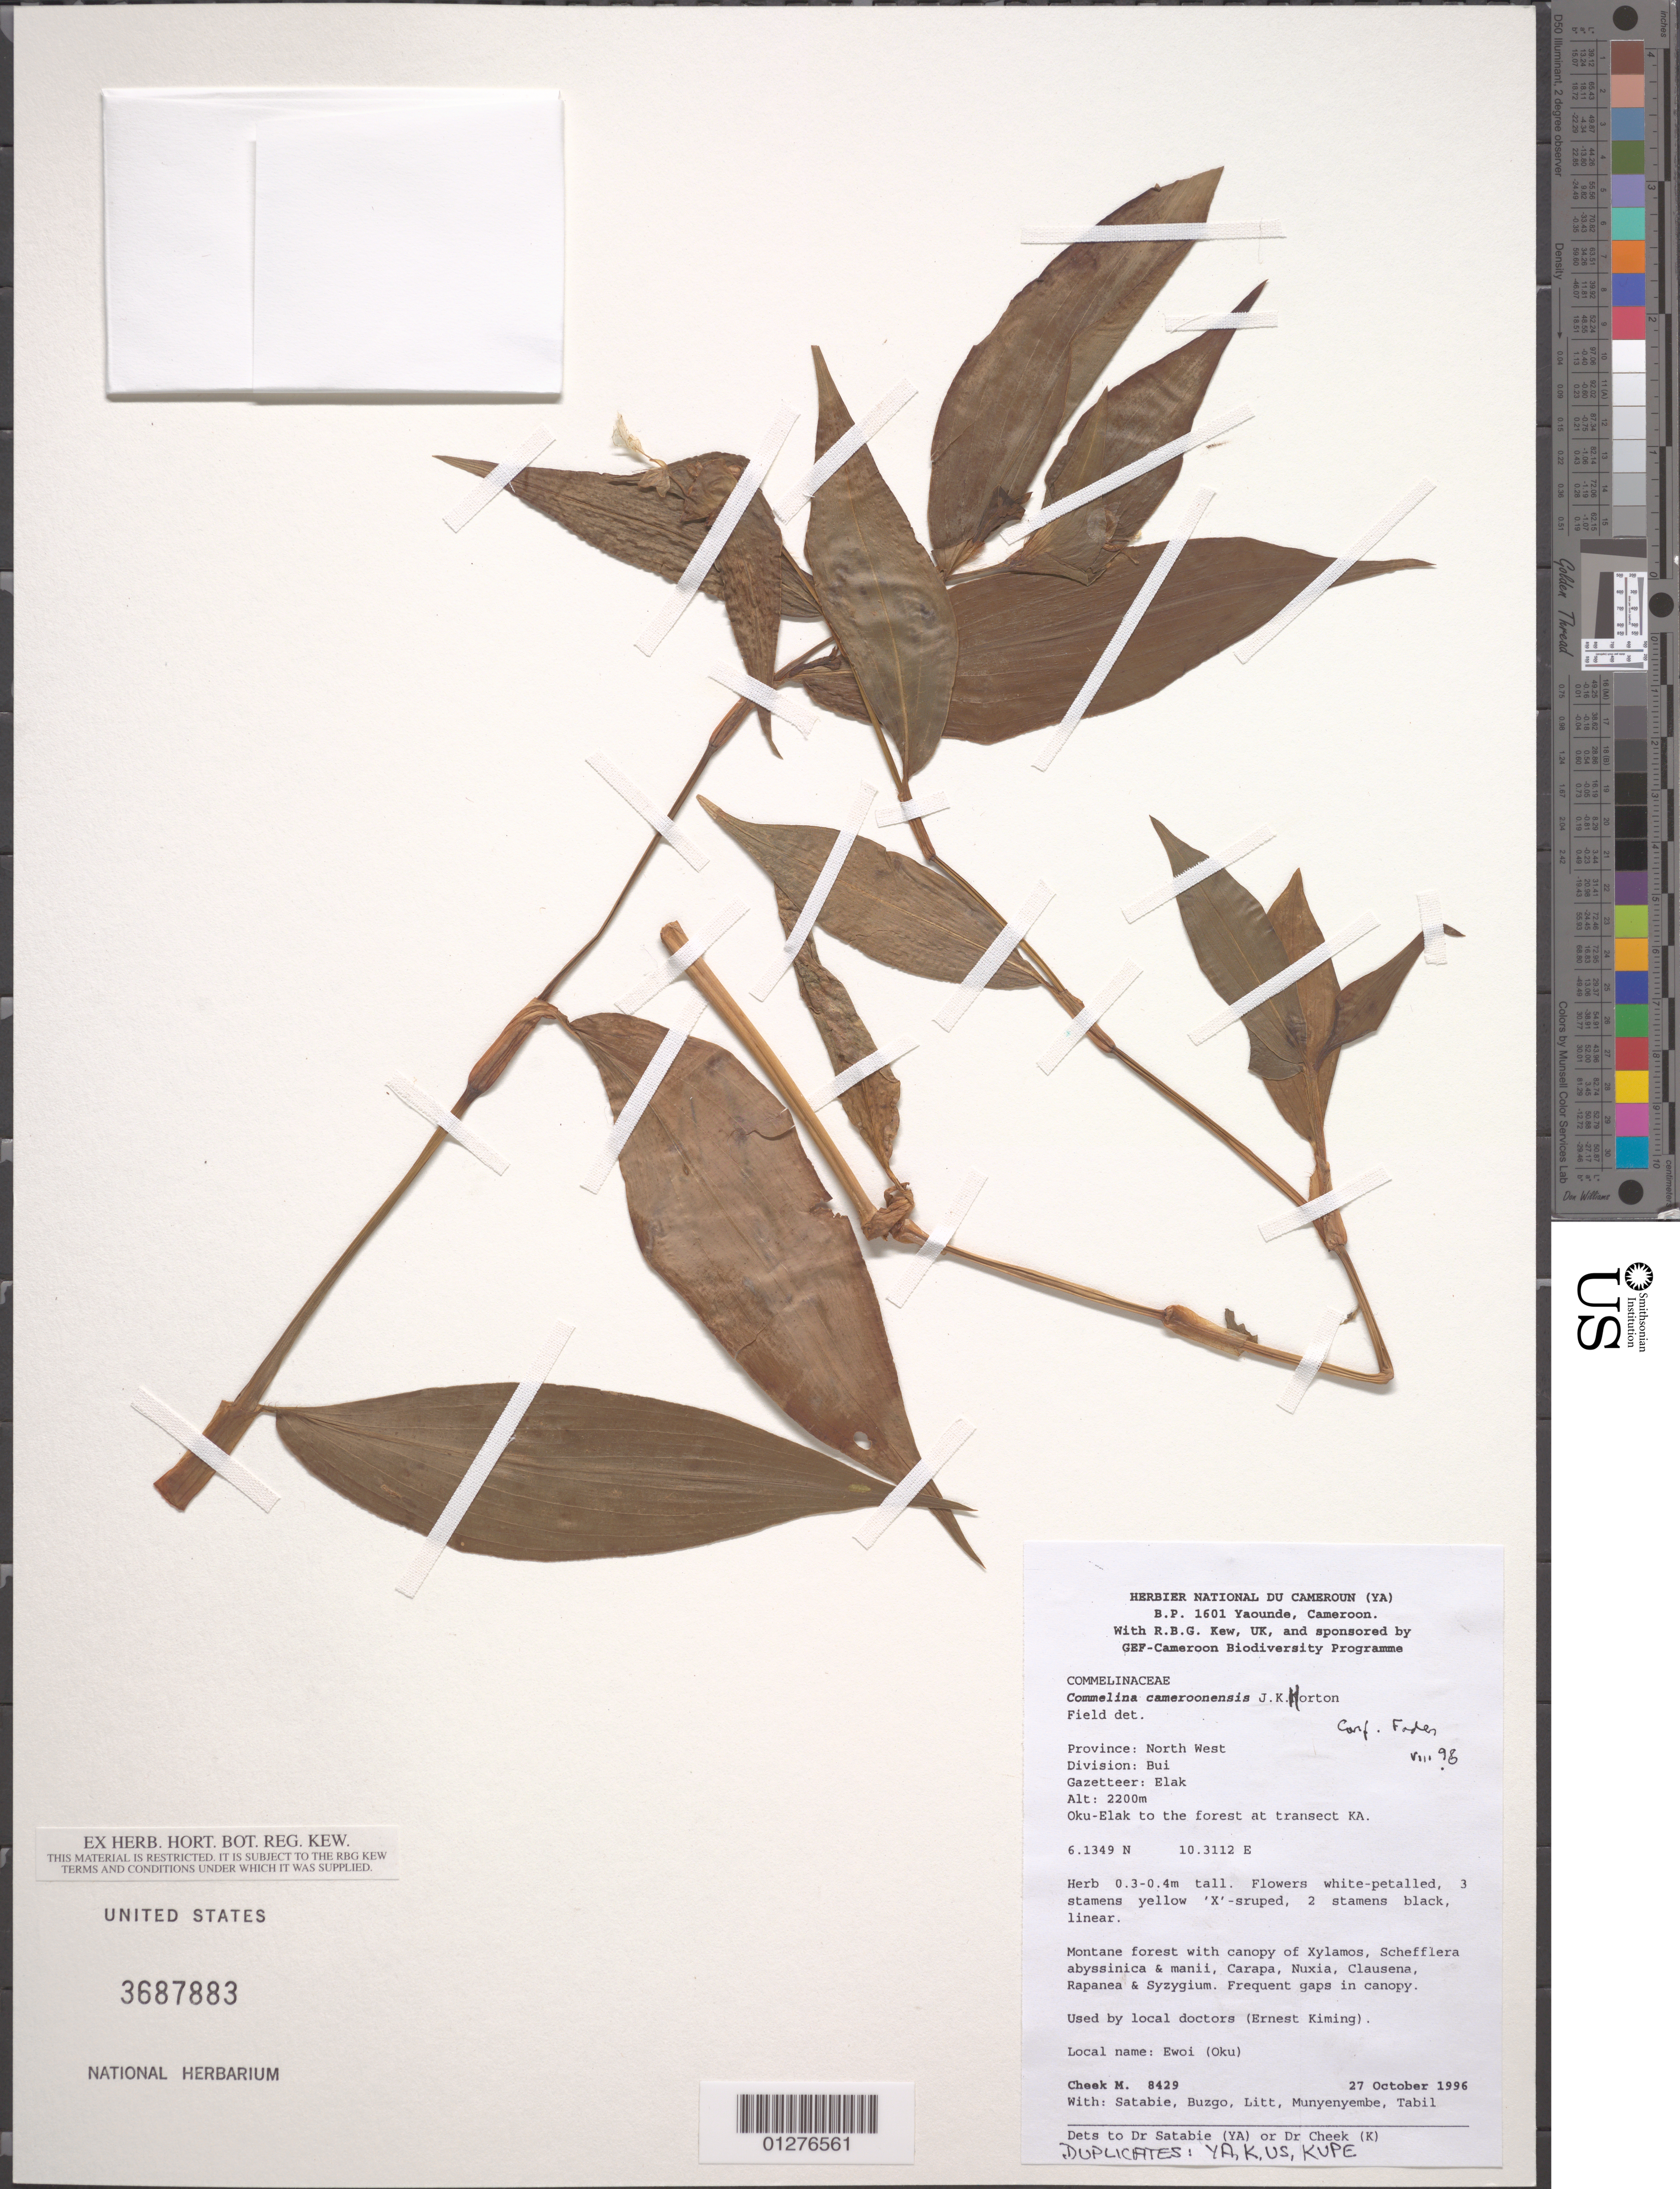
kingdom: Plantae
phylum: Tracheophyta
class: Liliopsida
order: Commelinales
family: Commelinaceae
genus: Commelina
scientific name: Commelina cameroonensis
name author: J.K. Morton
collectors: M. Cheek et al.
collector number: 8429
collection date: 1996-10-27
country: Cameroon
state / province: Nord-ouest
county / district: Bui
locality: Gazetteer: Elak. Oku-Elak to the forest at transect KA.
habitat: Montane forest with canopy of Xylamosw, Schefflera abyssinica & manii, Carapa, Nuxia, Clausena, Rapanea & Syzygium. Frequent gaps in canopy.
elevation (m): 2200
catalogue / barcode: US 3687883